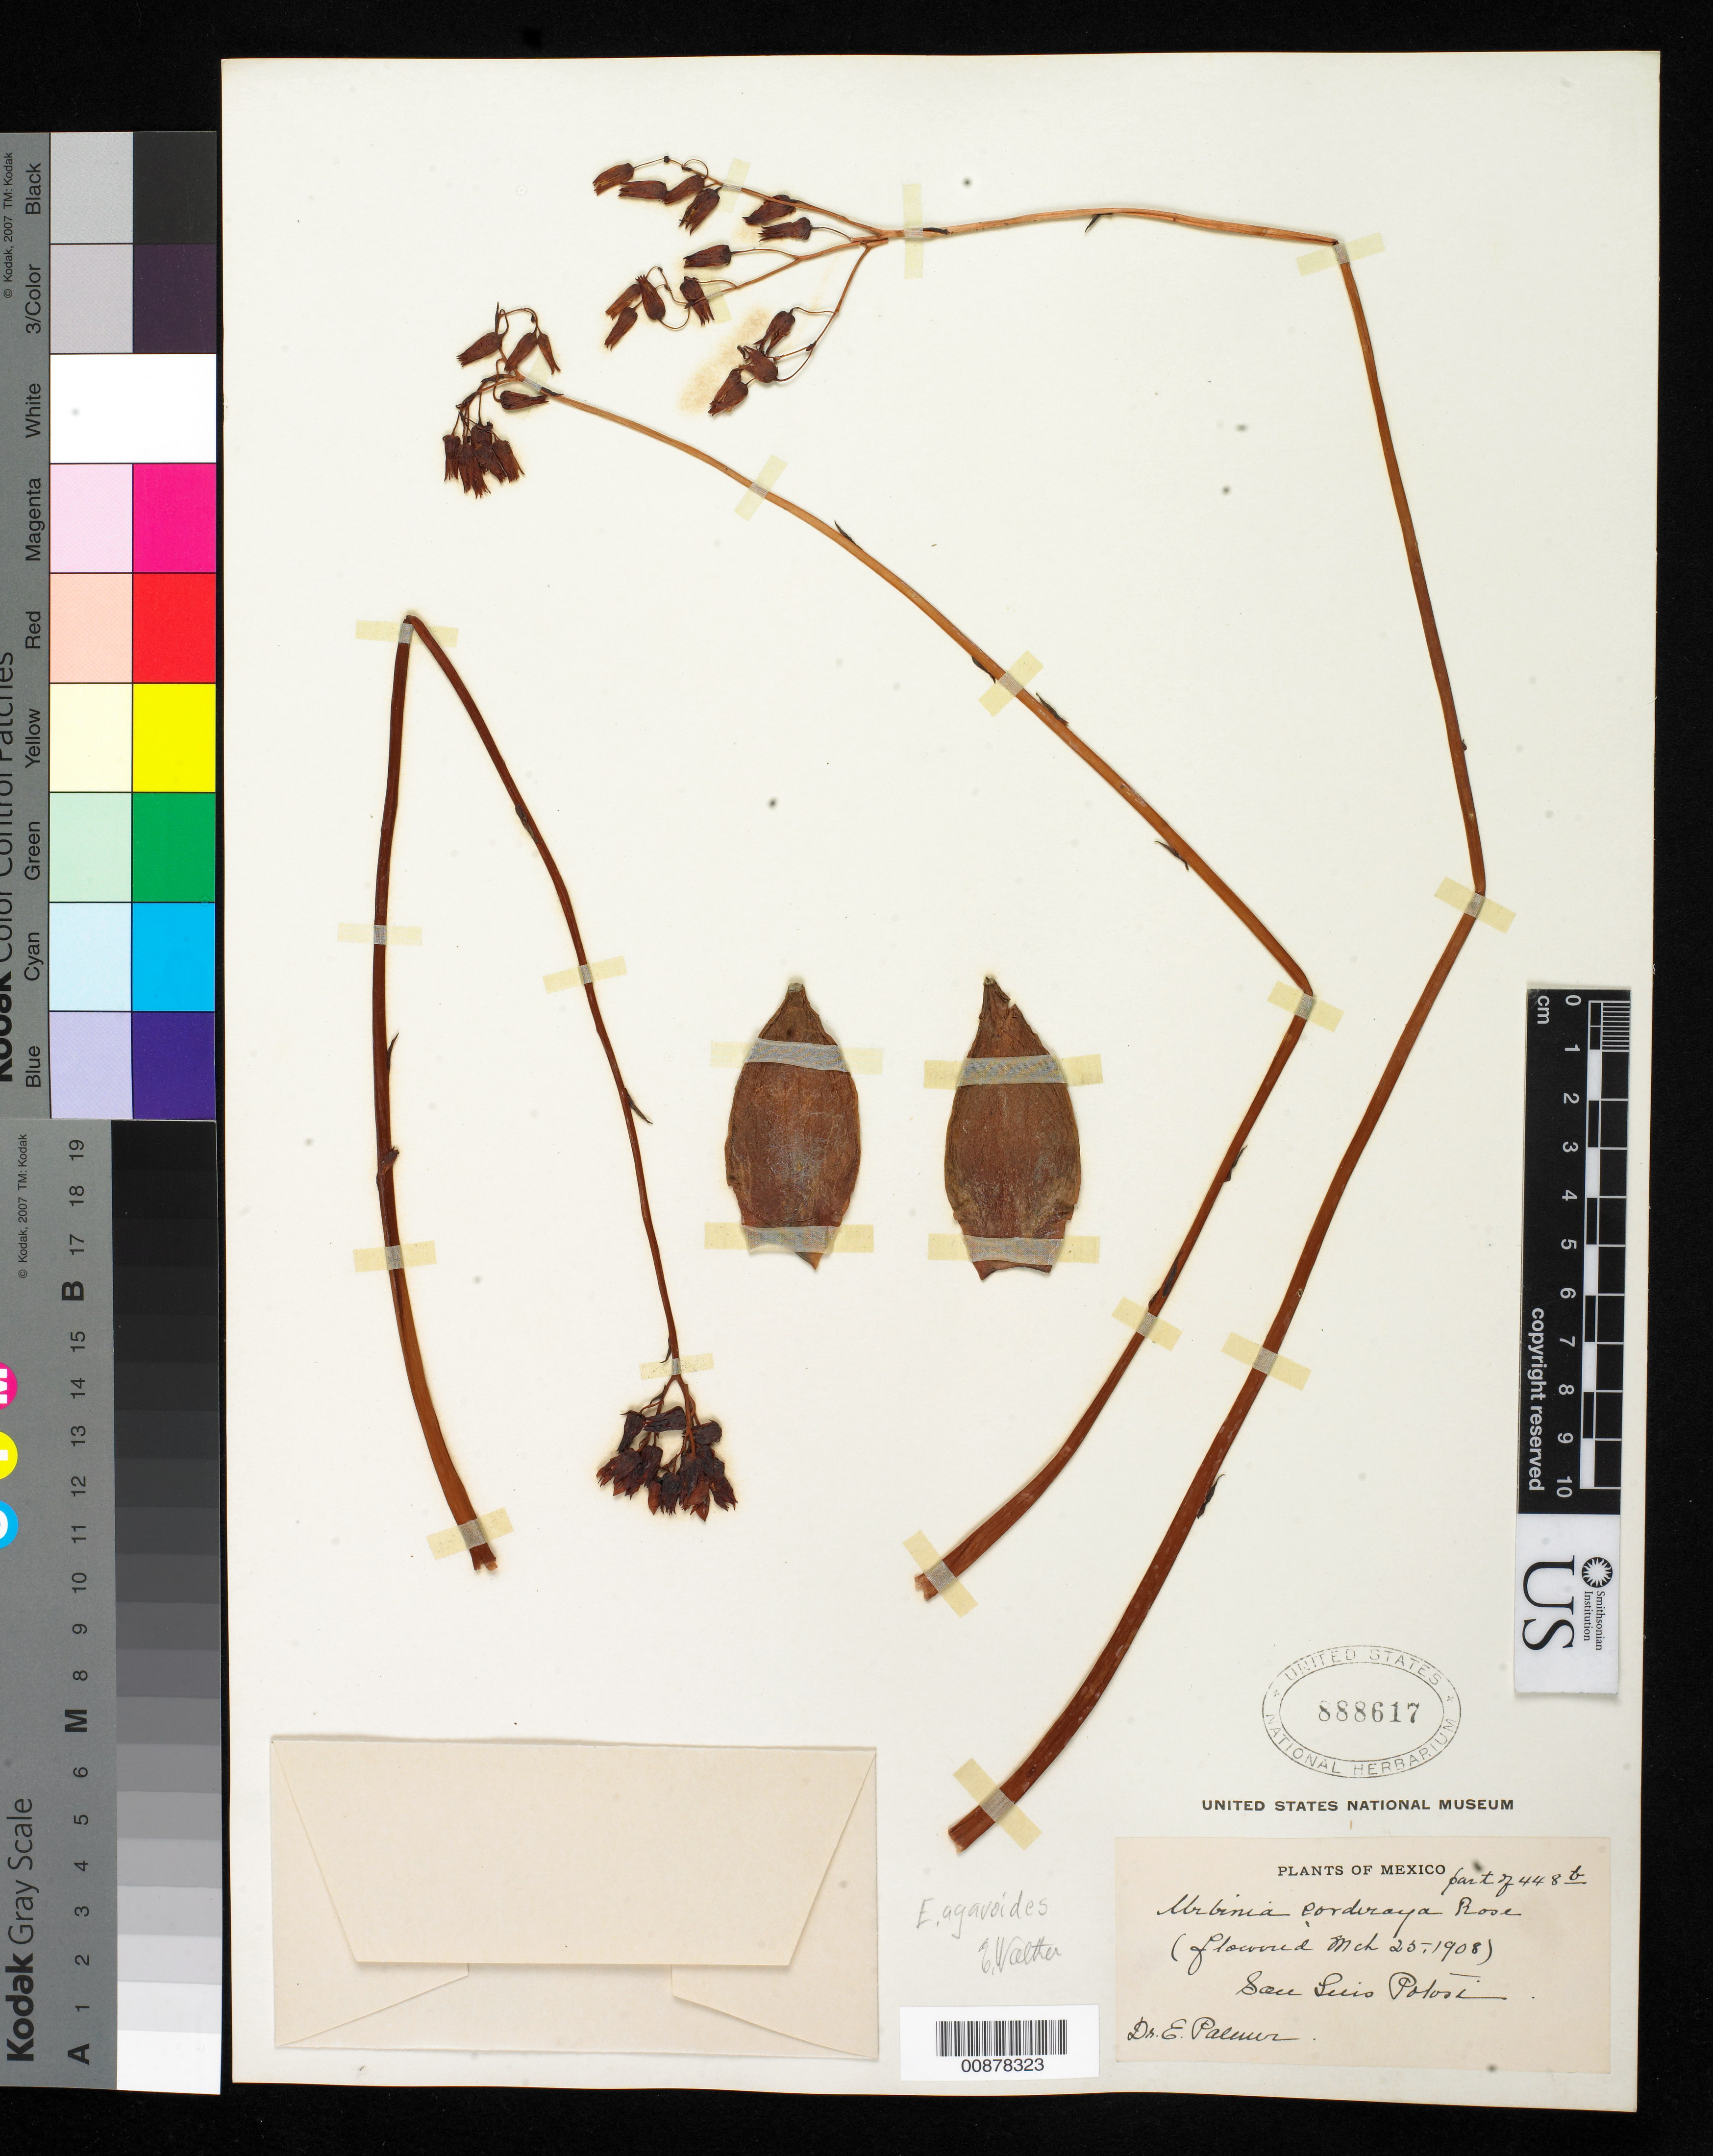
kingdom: Plantae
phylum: Tracheophyta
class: Magnoliopsida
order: Saxifragales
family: Crassulaceae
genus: Echeveria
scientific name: Echeveria agavoides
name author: Lem.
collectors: E. Palmer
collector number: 448 b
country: Mexico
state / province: San Luis Potosí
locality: San Luis Potosí.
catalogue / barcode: US 888617